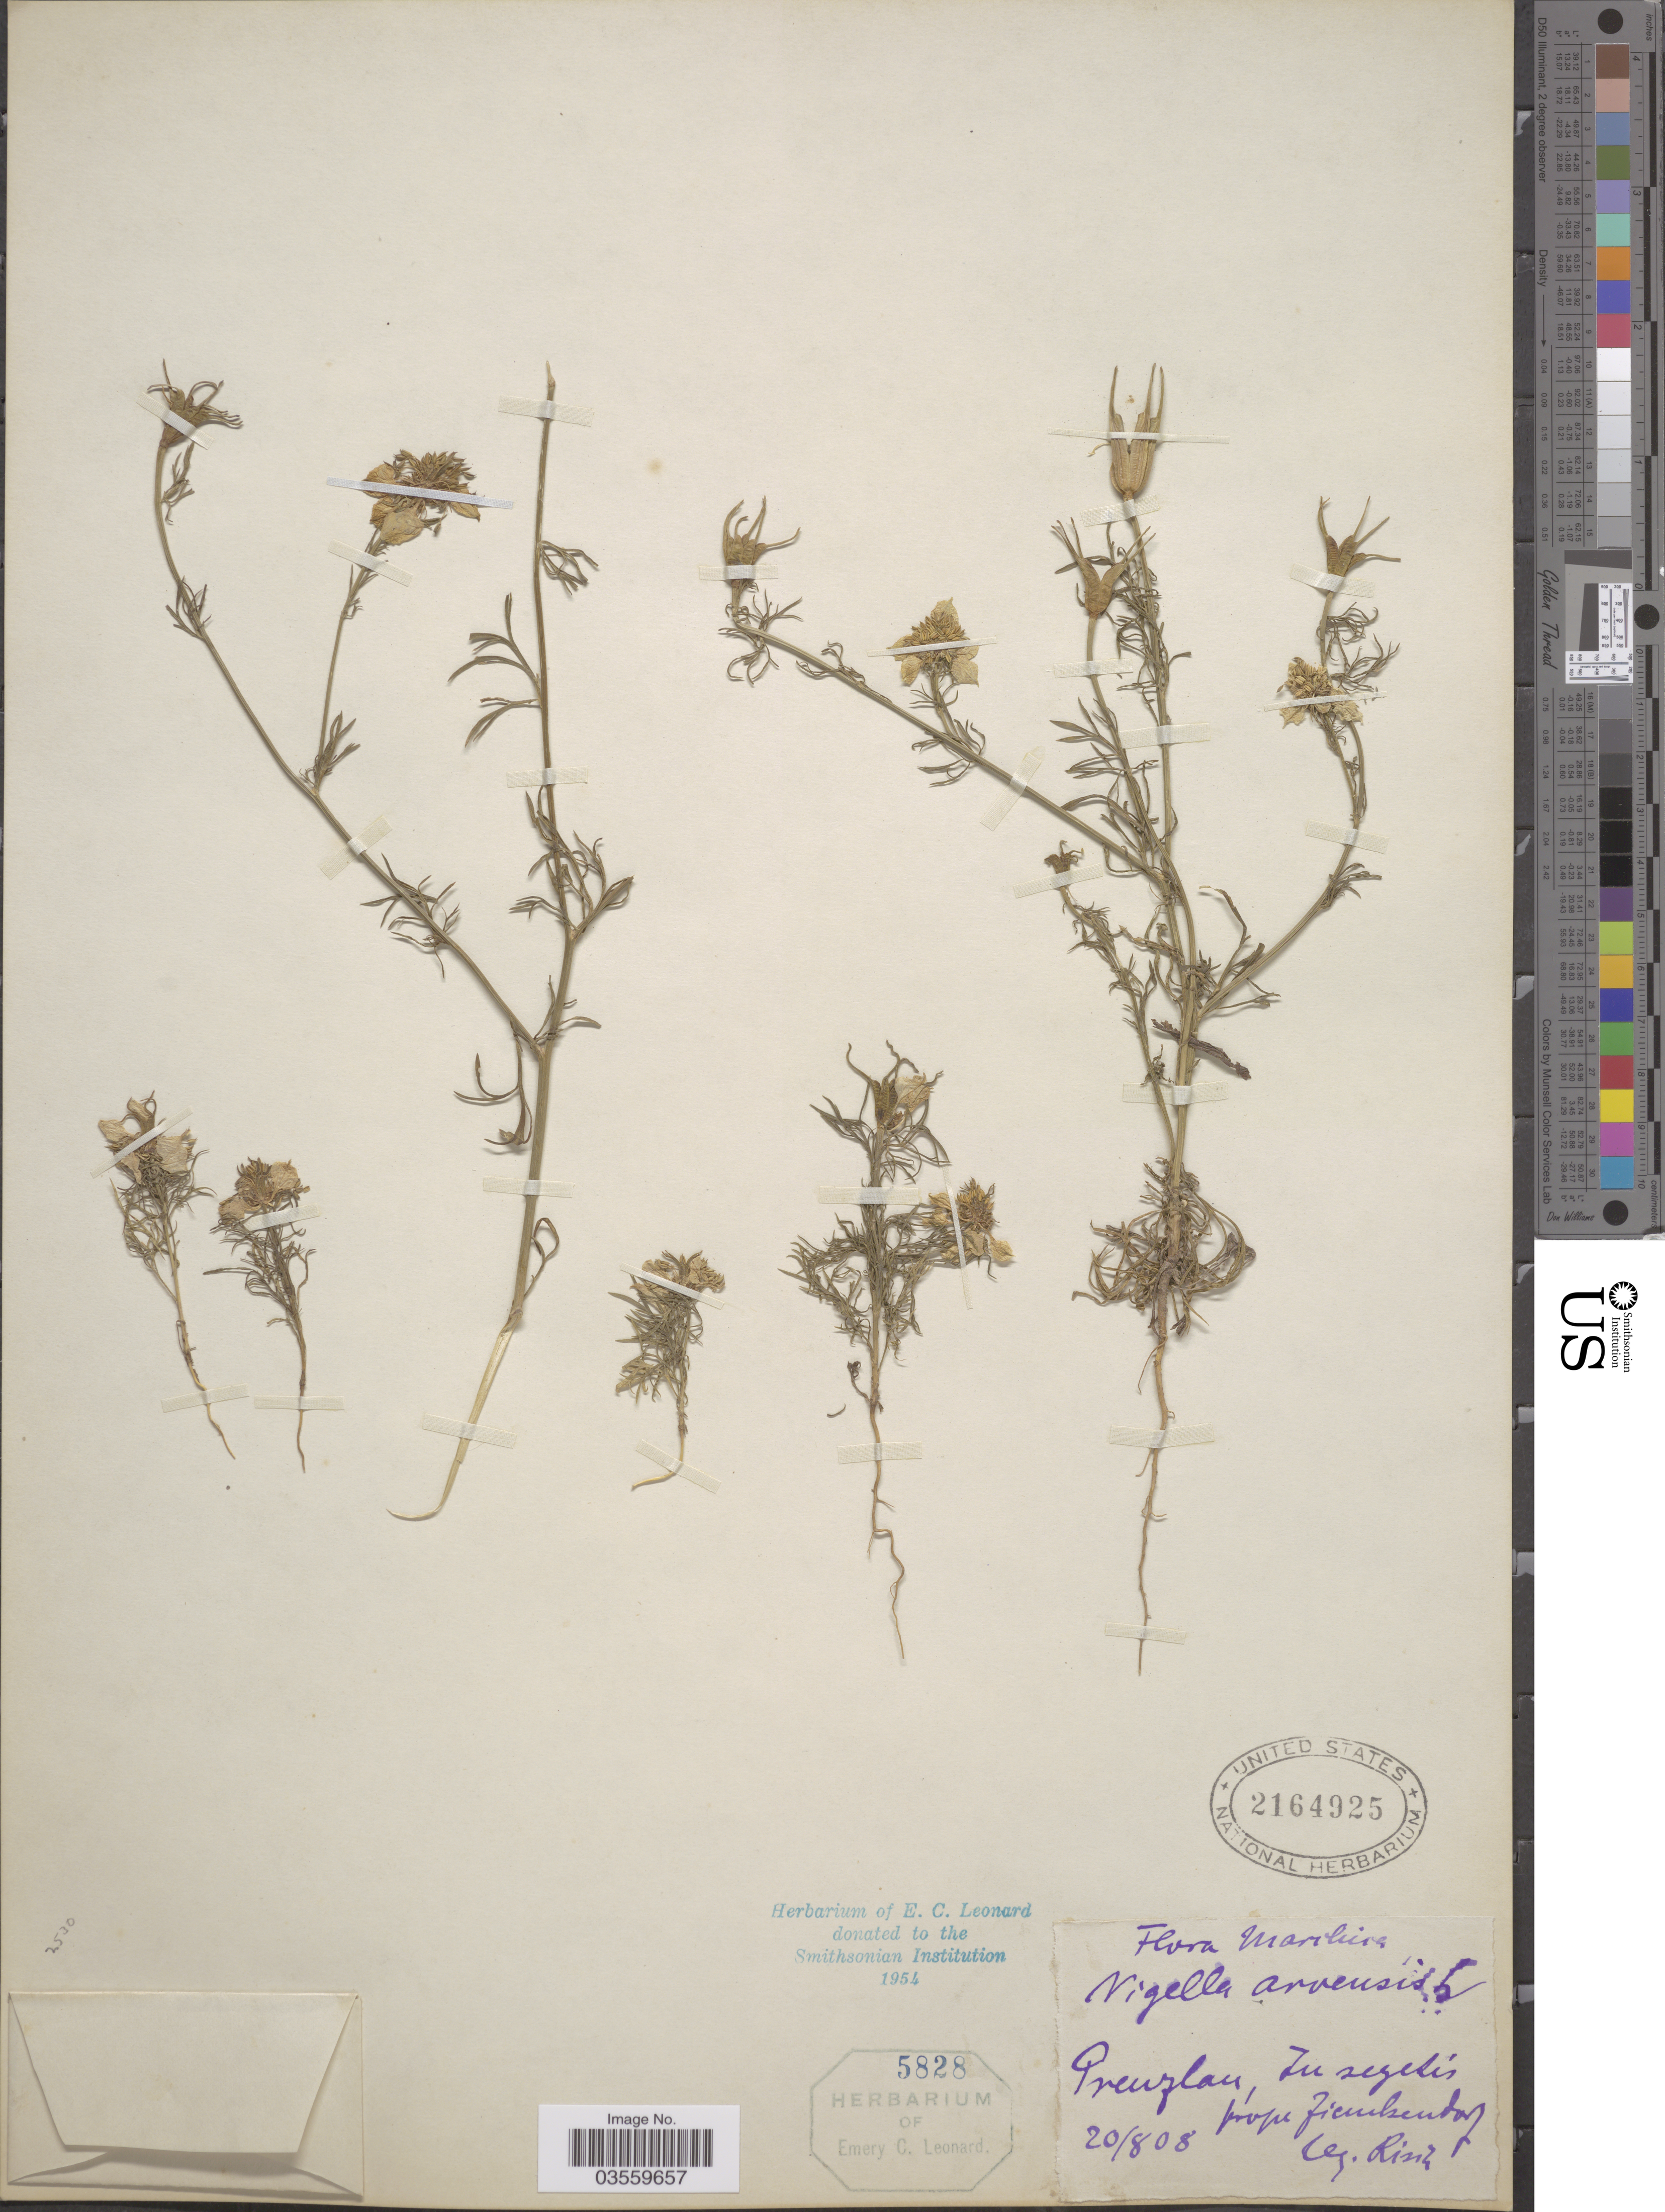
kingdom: Plantae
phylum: Tracheophyta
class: Magnoliopsida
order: Ranunculales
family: Ranunculaceae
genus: Nigella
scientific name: Nigella arvensis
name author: L.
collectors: Rink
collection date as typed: Transcribed d/m/y: 20/8/8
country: Germany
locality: Marilura. Prenzlau, In segetis prope Fienlsendorf. [interpreted]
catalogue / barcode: US 2164925